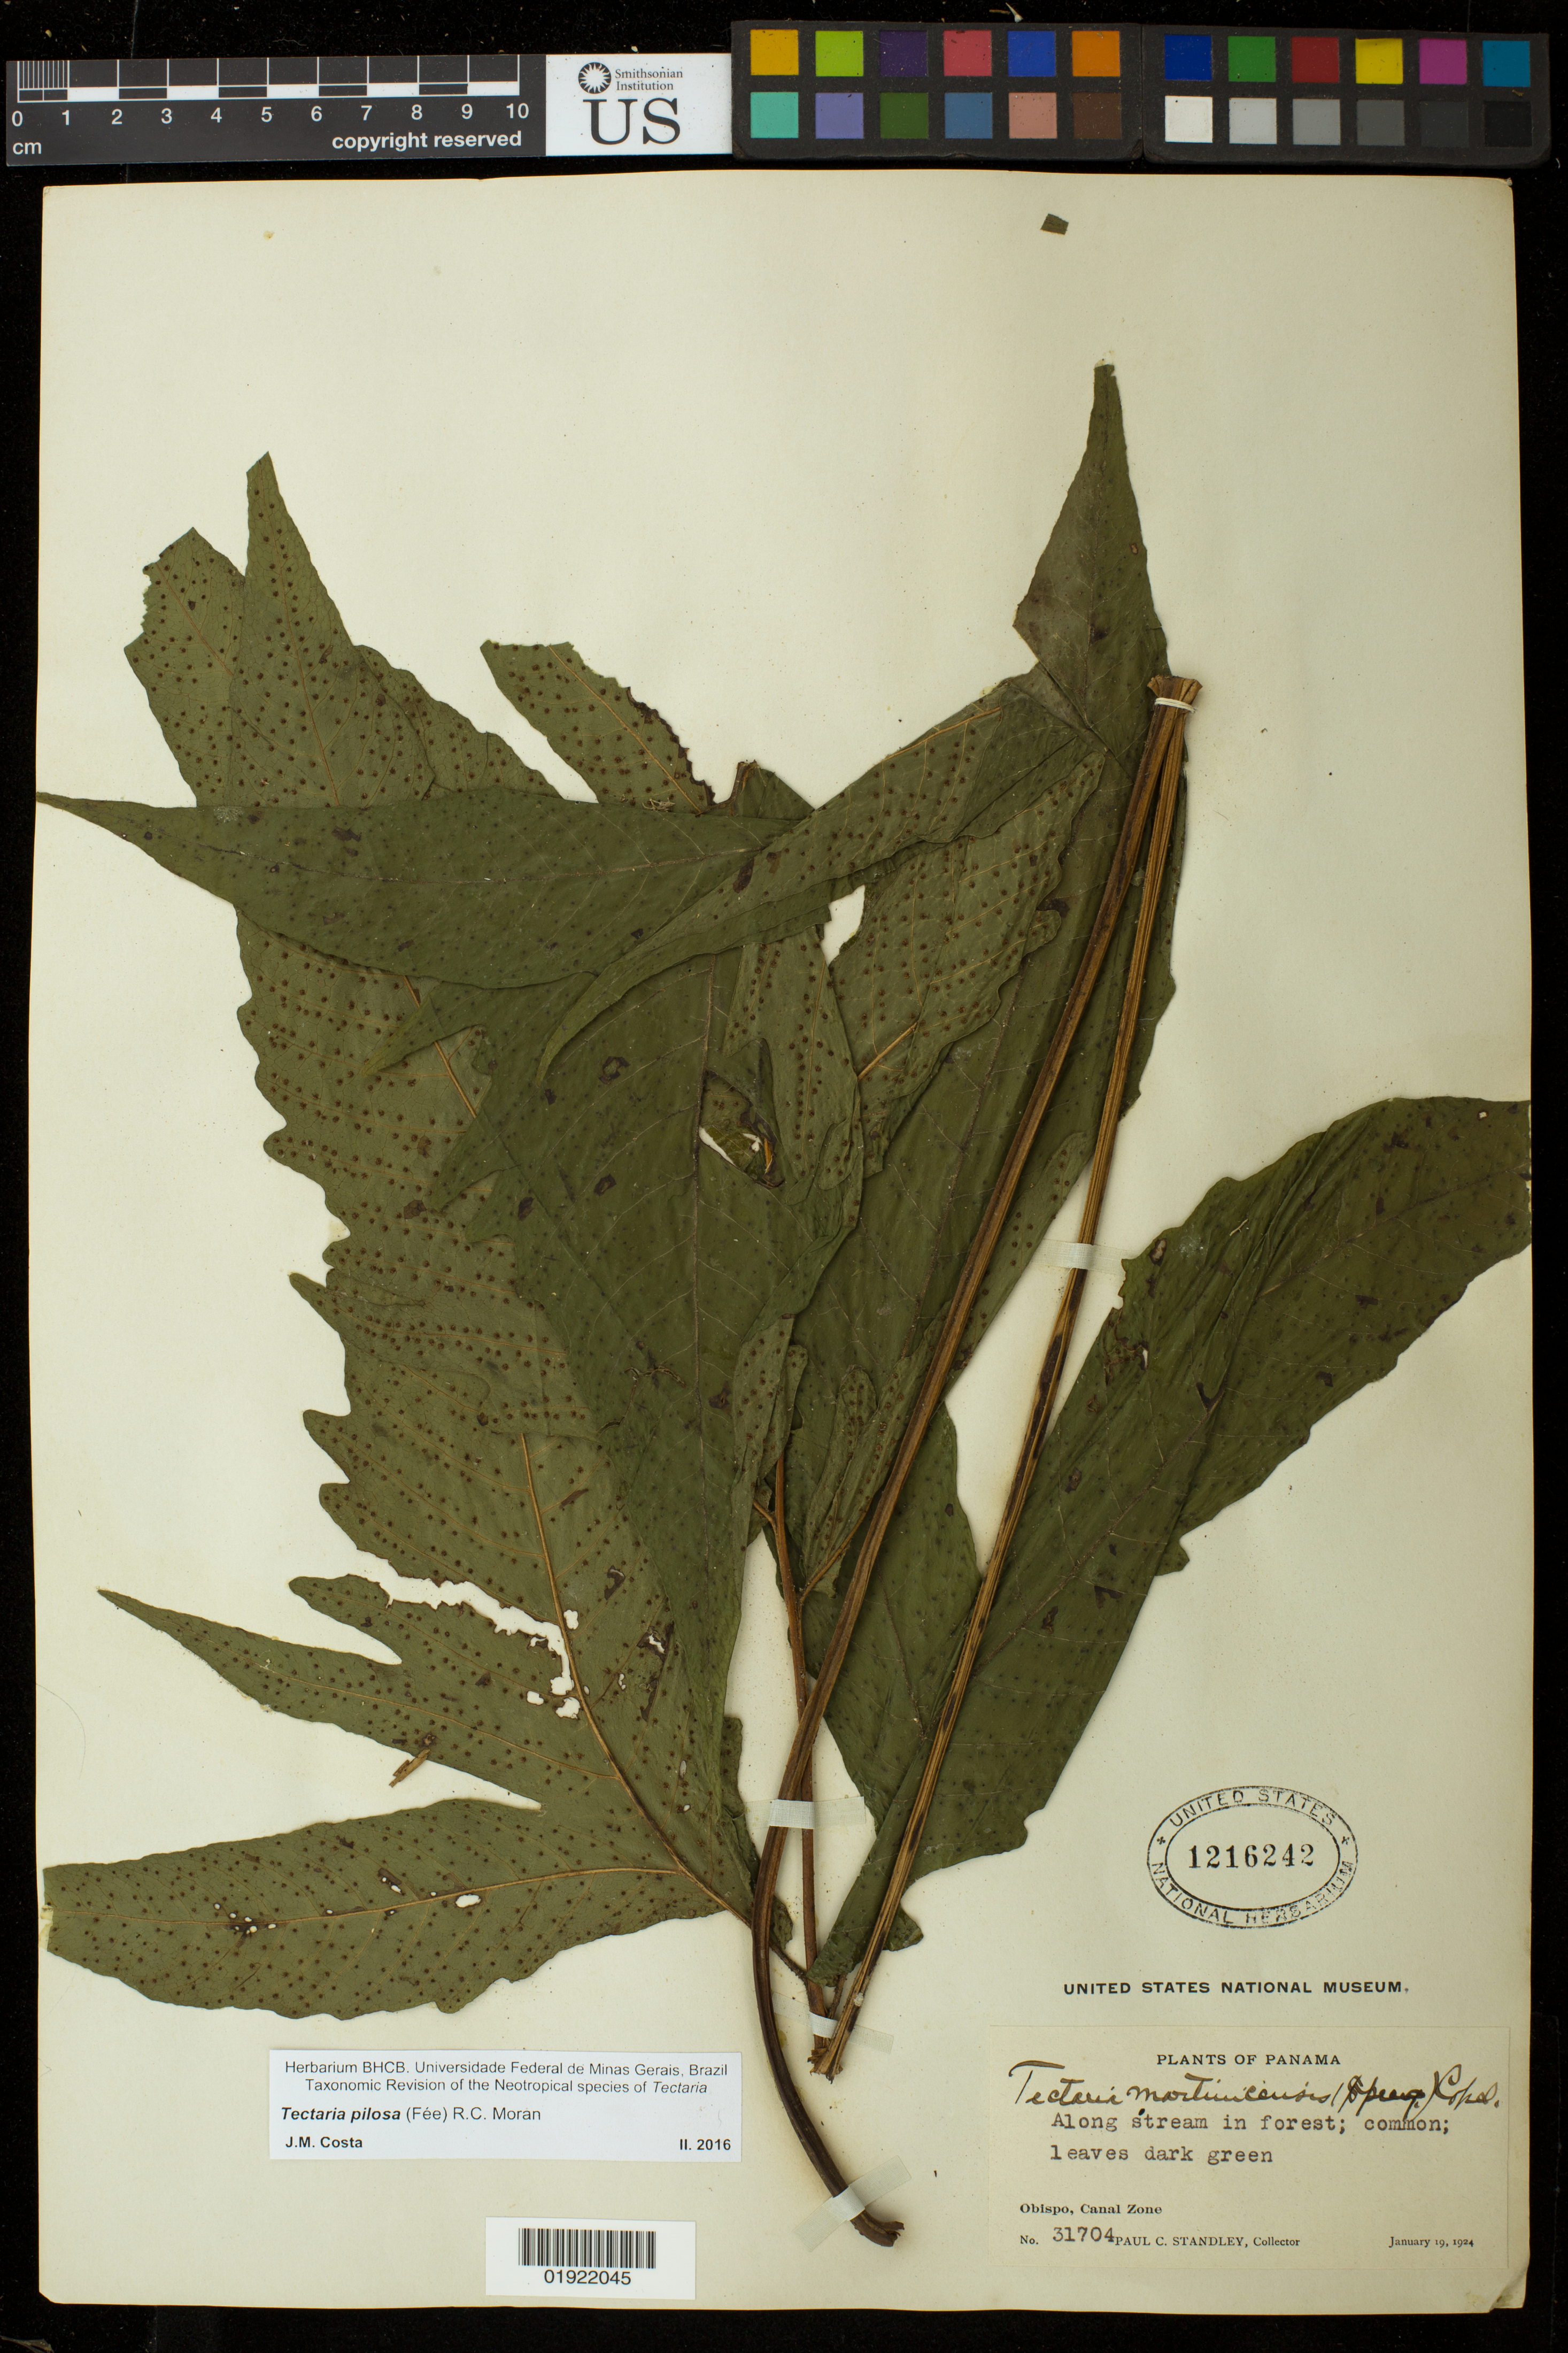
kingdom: Plantae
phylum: Tracheophyta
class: Polypodiopsida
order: Polypodiales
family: Tectariaceae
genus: Tectaria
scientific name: Tectaria pilosa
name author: (Fée) Maxon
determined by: Costa, J. M.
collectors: P. C. Standley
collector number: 31704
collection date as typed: January 19, 1924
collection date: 1924-01-19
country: Panama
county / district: Canal Zone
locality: Obispo, Canal Zone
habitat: along stream in forest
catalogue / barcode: US 1216242